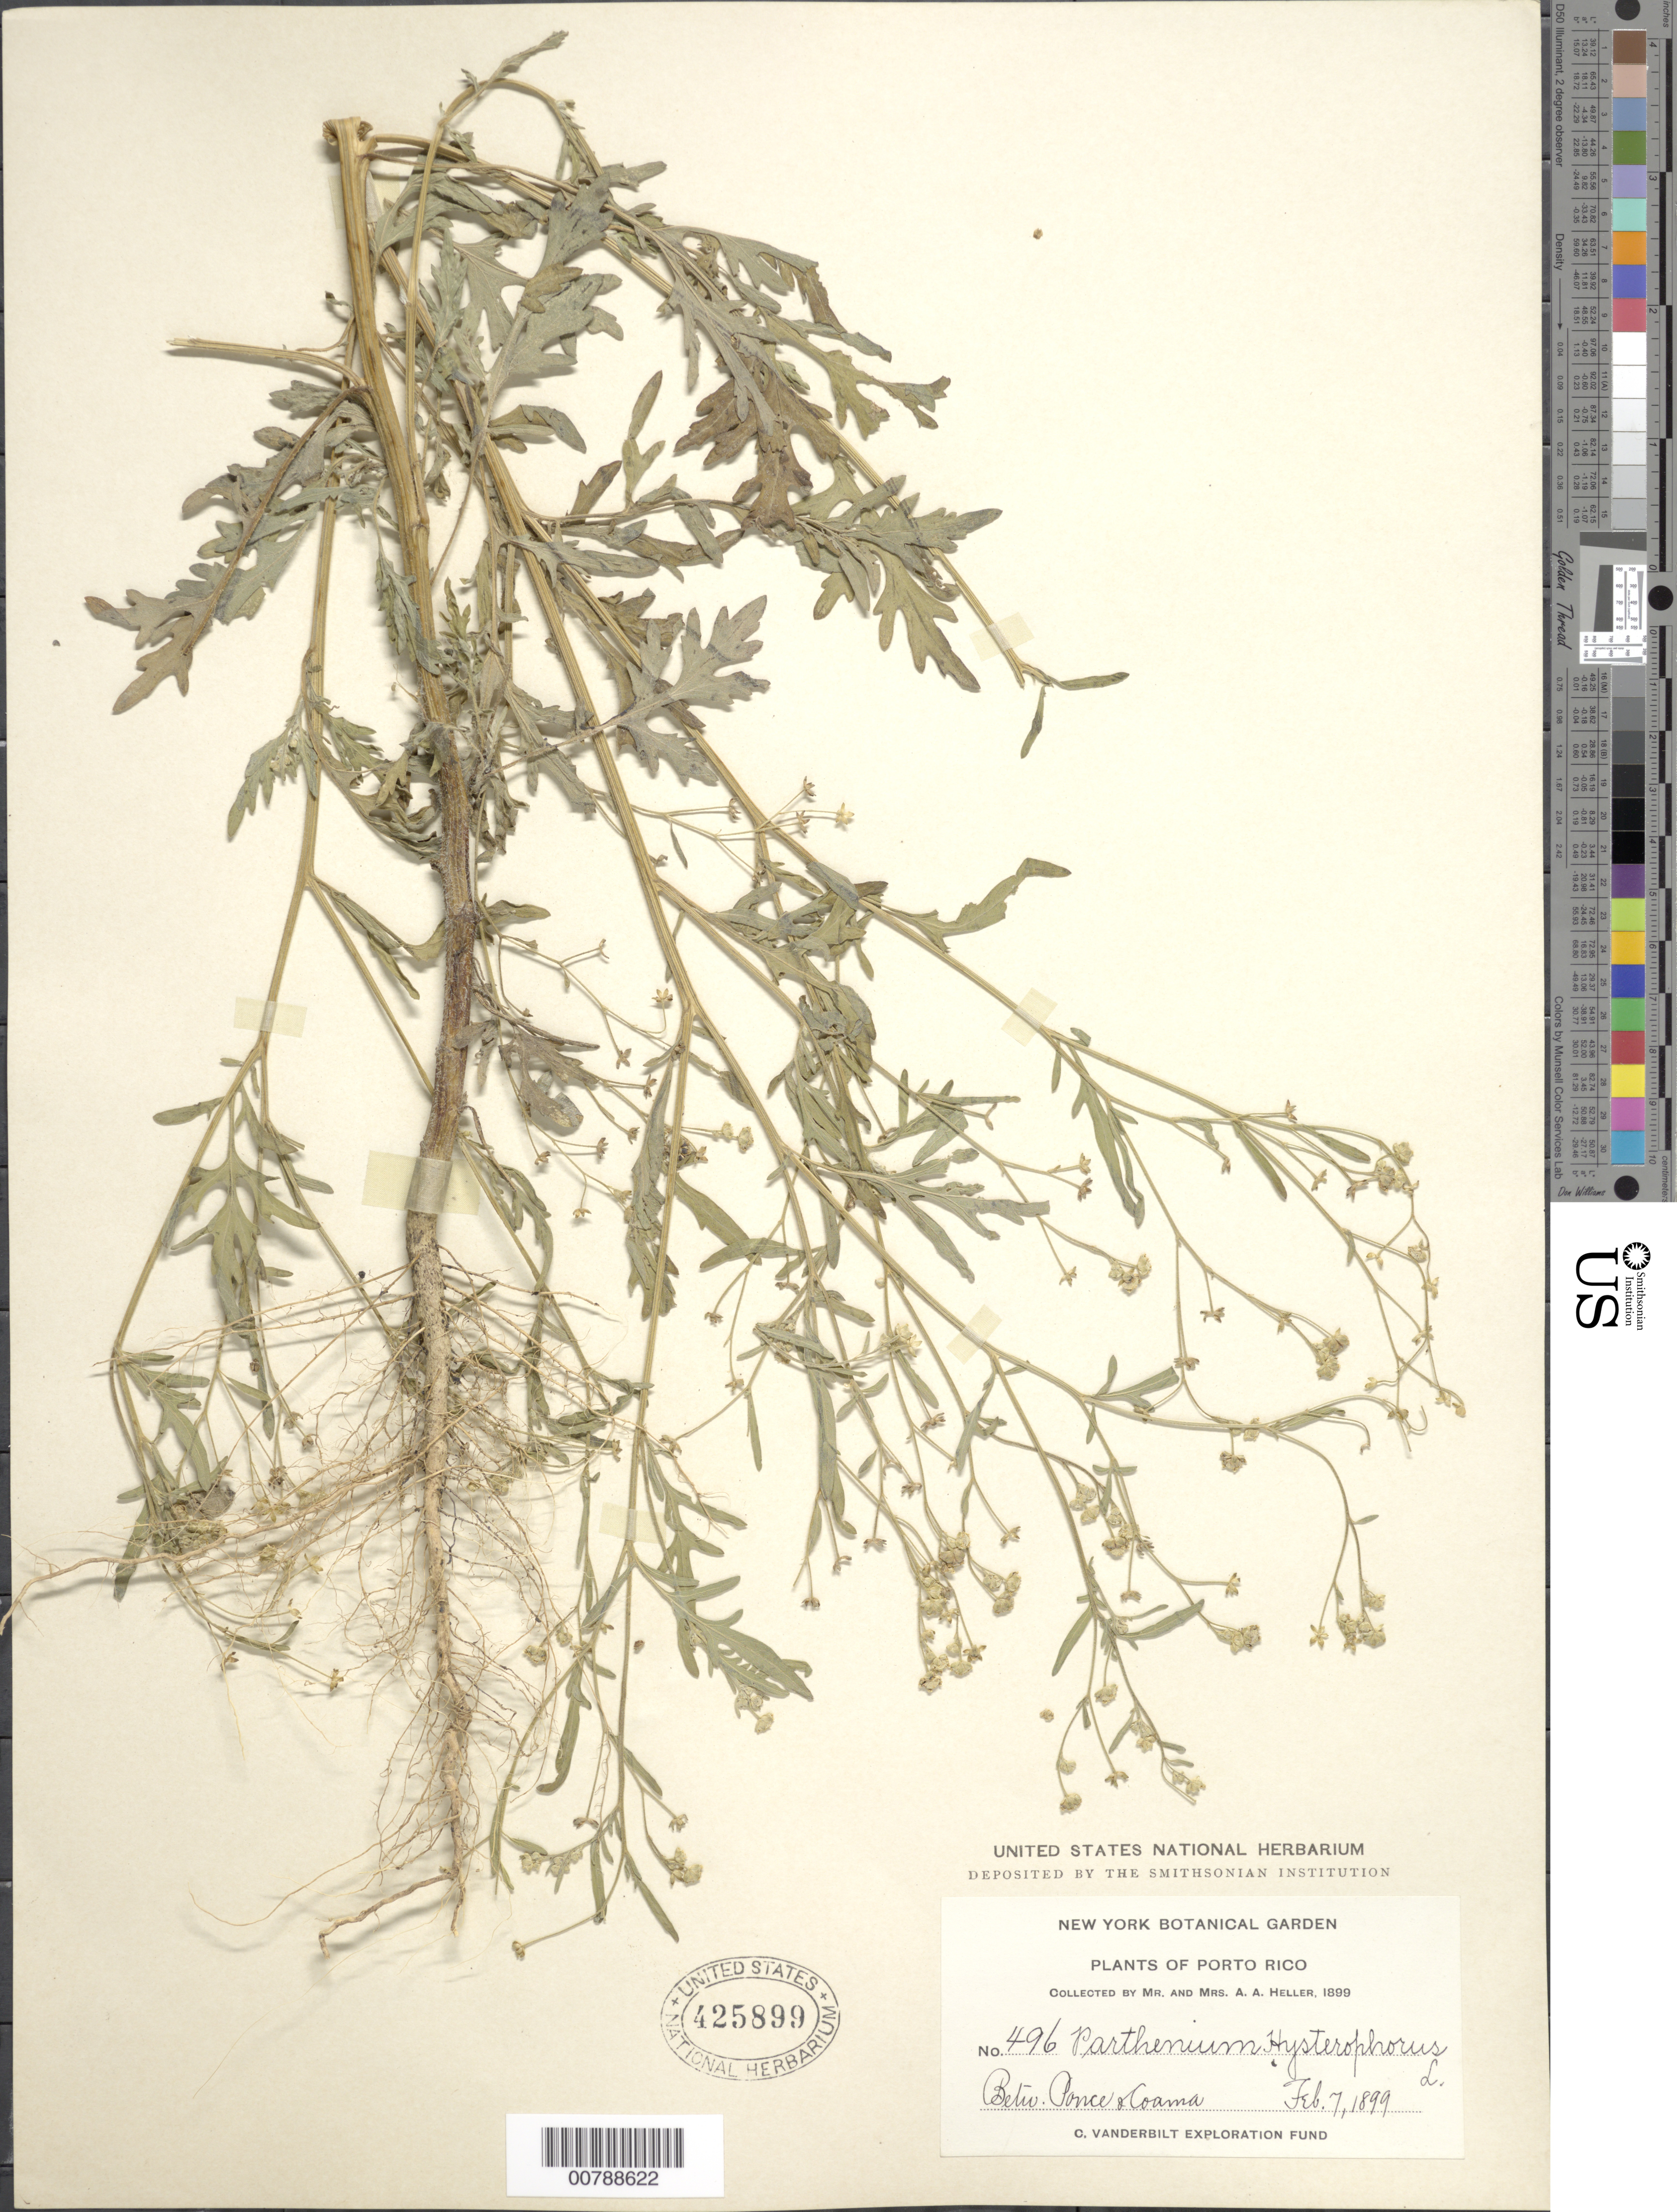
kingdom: Plantae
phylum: Tracheophyta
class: Magnoliopsida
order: Asterales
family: Asteraceae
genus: Parthenium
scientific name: Parthenium hysterophorus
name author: L.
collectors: A. A. Heller & E. G. Heller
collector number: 496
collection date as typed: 07 Feb 1899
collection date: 1899-02-07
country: Puerto Rico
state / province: Coamo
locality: Between Ponce and Coamo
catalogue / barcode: US 425899